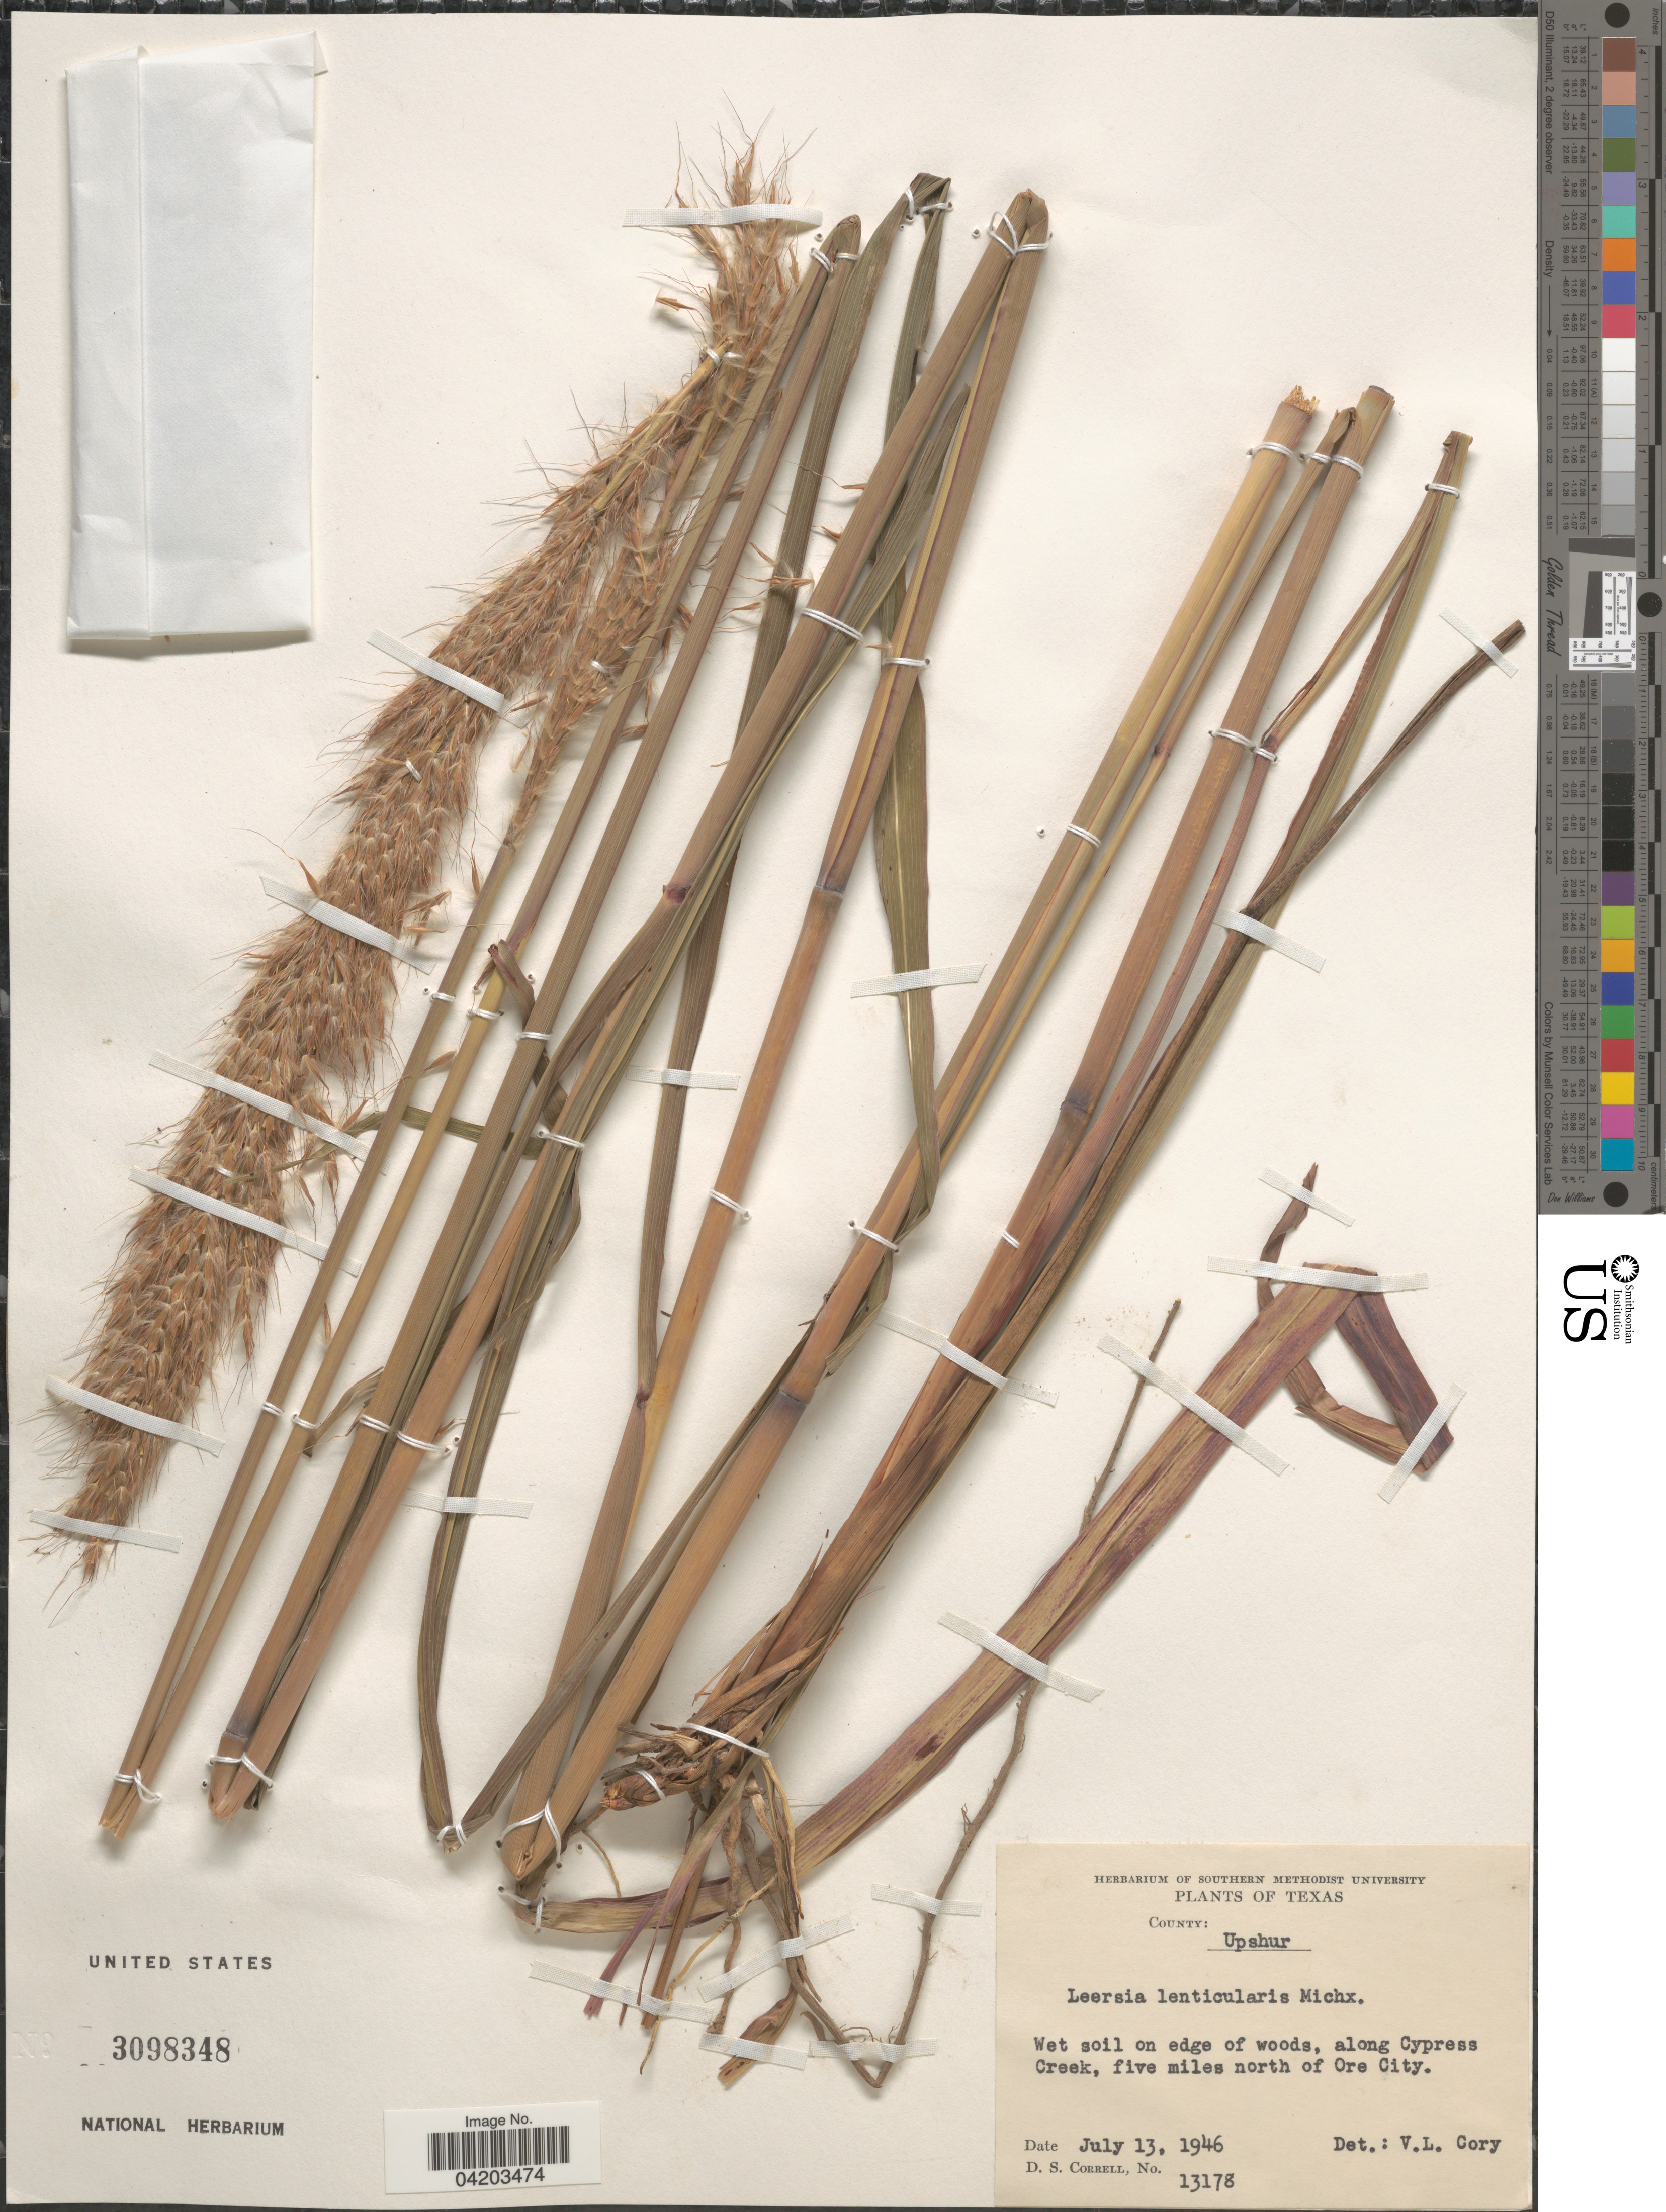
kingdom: Plantae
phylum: Tracheophyta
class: Liliopsida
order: Poales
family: Poaceae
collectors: D. S. Correll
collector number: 13178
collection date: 1946-07-13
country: United States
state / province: Texas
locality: County: Upshur. Along Cypress Creek, five miles north of Ore City.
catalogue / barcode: US 3098348